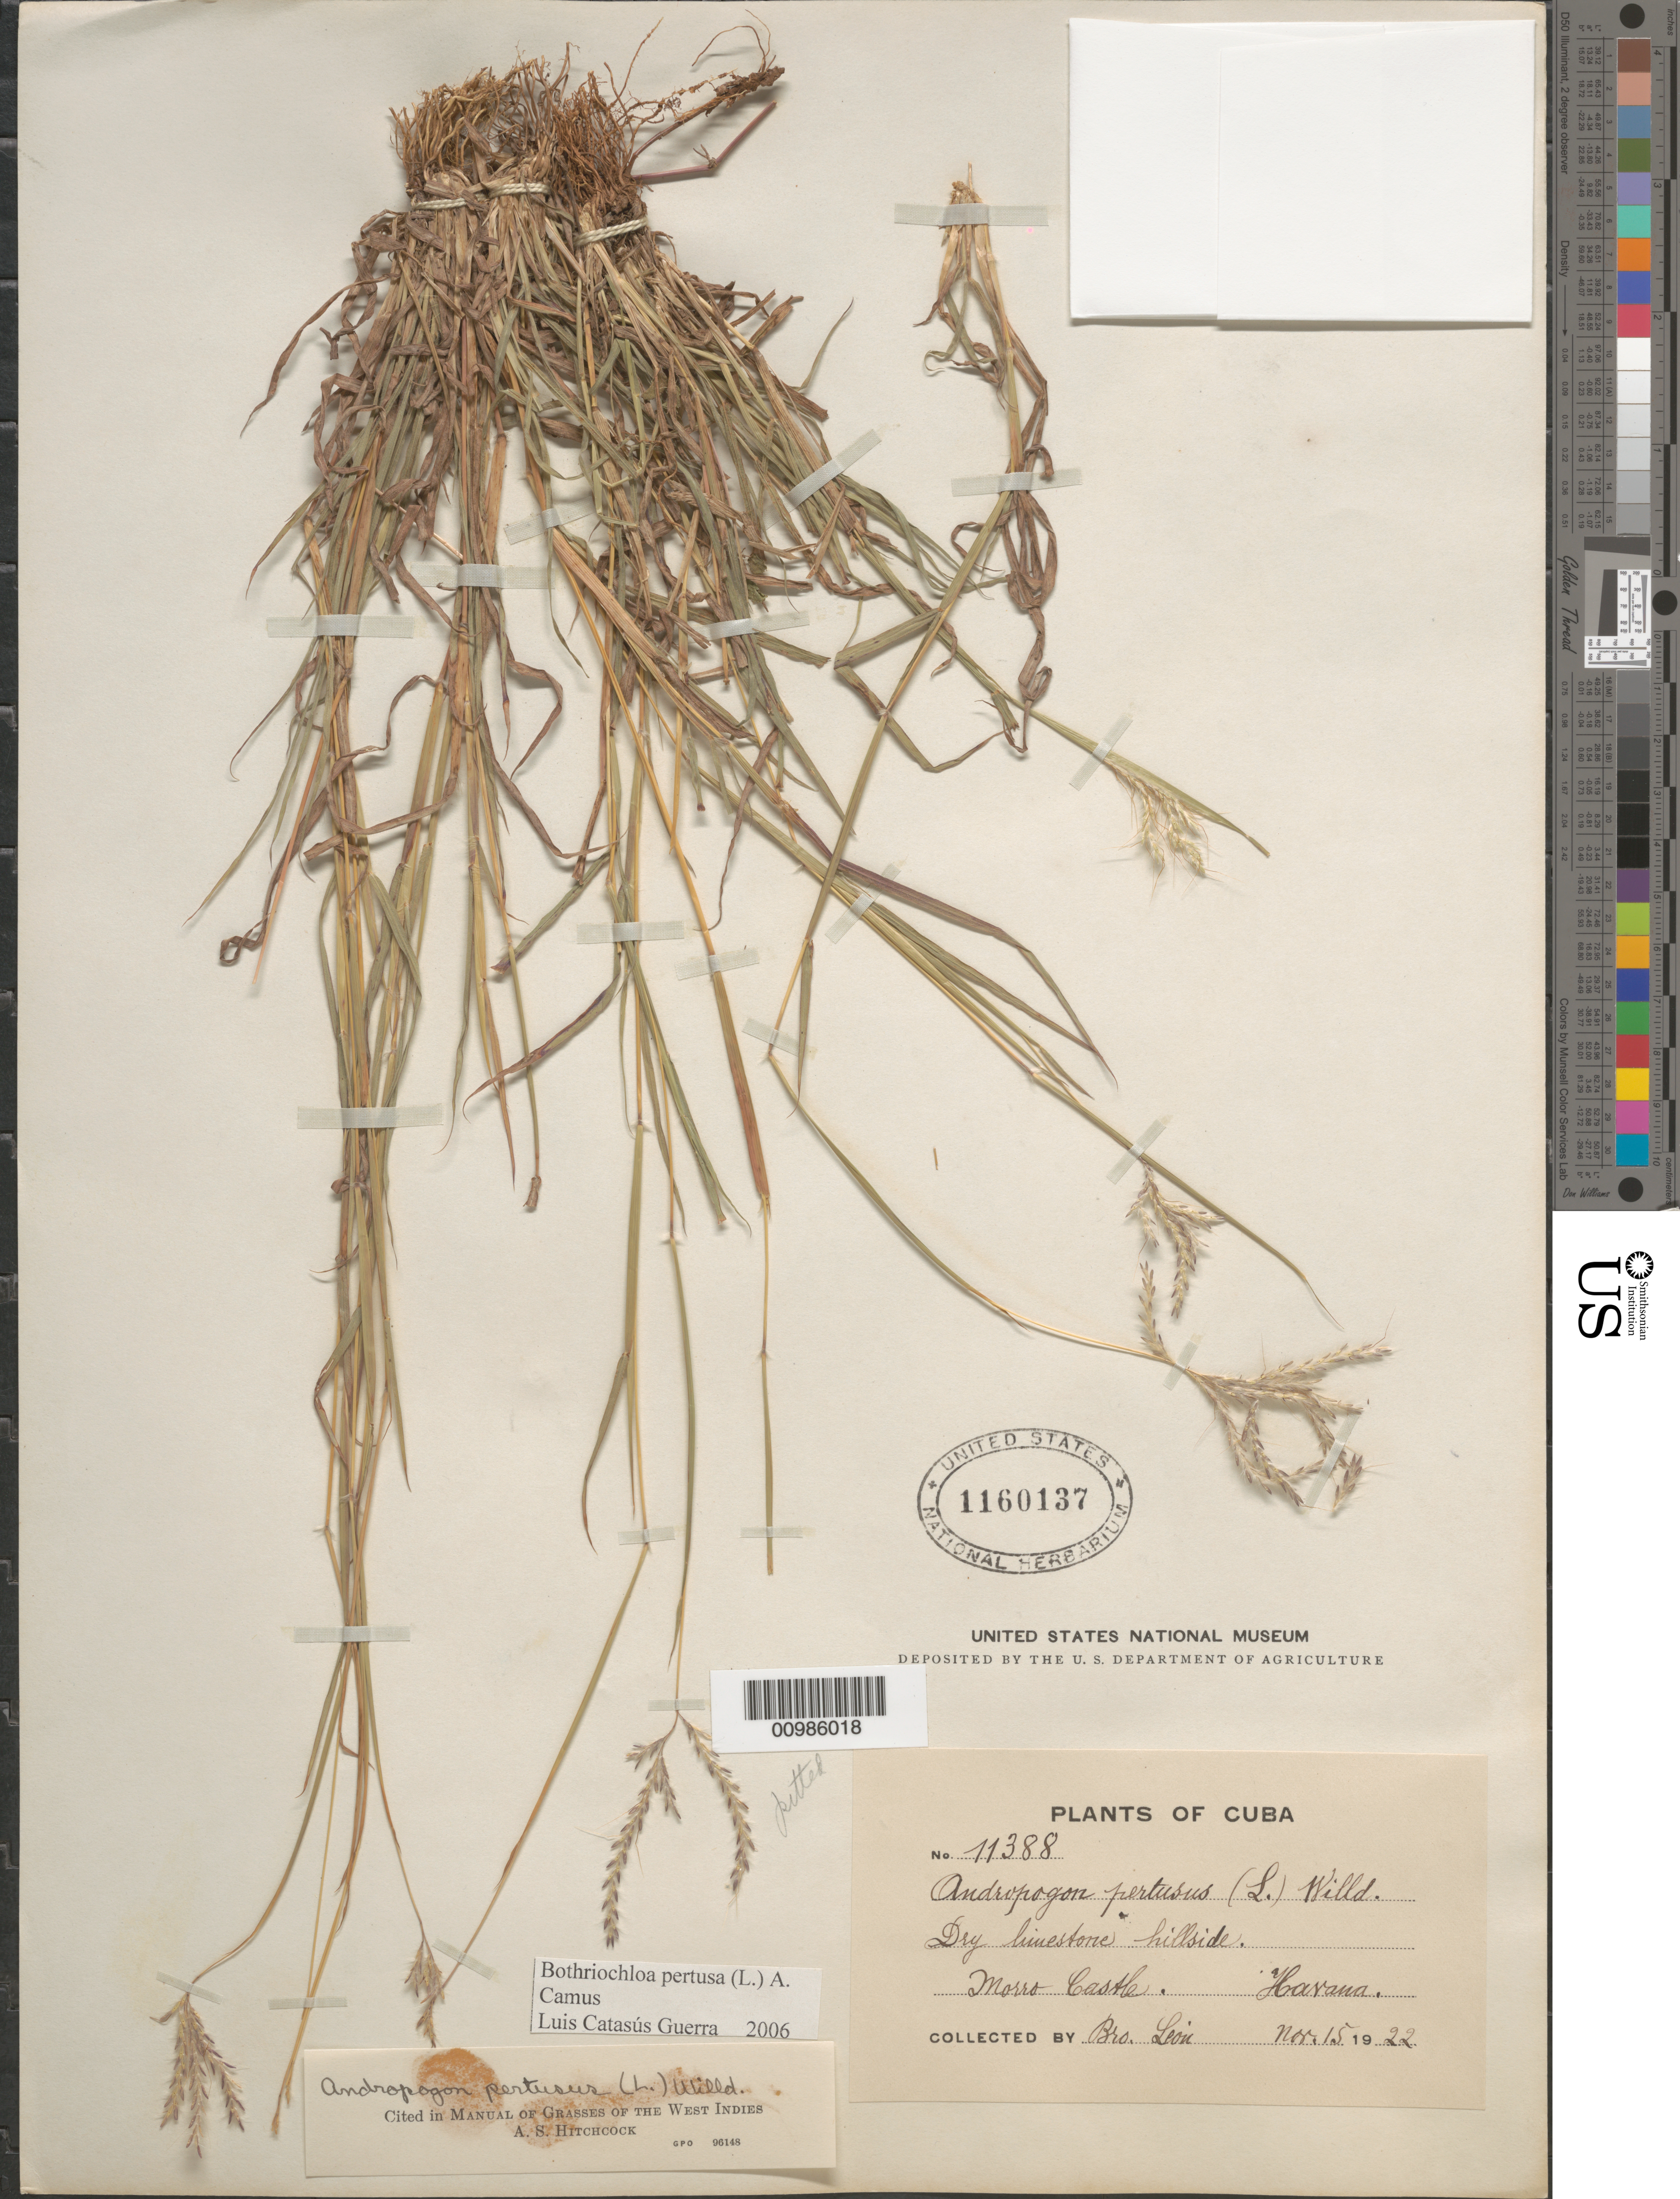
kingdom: Plantae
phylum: Tracheophyta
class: Liliopsida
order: Poales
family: Poaceae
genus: Bothriochloa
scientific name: Bothriochloa pertusa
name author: (L.) A. Camus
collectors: Bro. León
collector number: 11388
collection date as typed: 15 Nov 1922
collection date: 1922-11-15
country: Cuba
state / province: La Habana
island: Cuba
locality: Morro Castle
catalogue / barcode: US 1160137